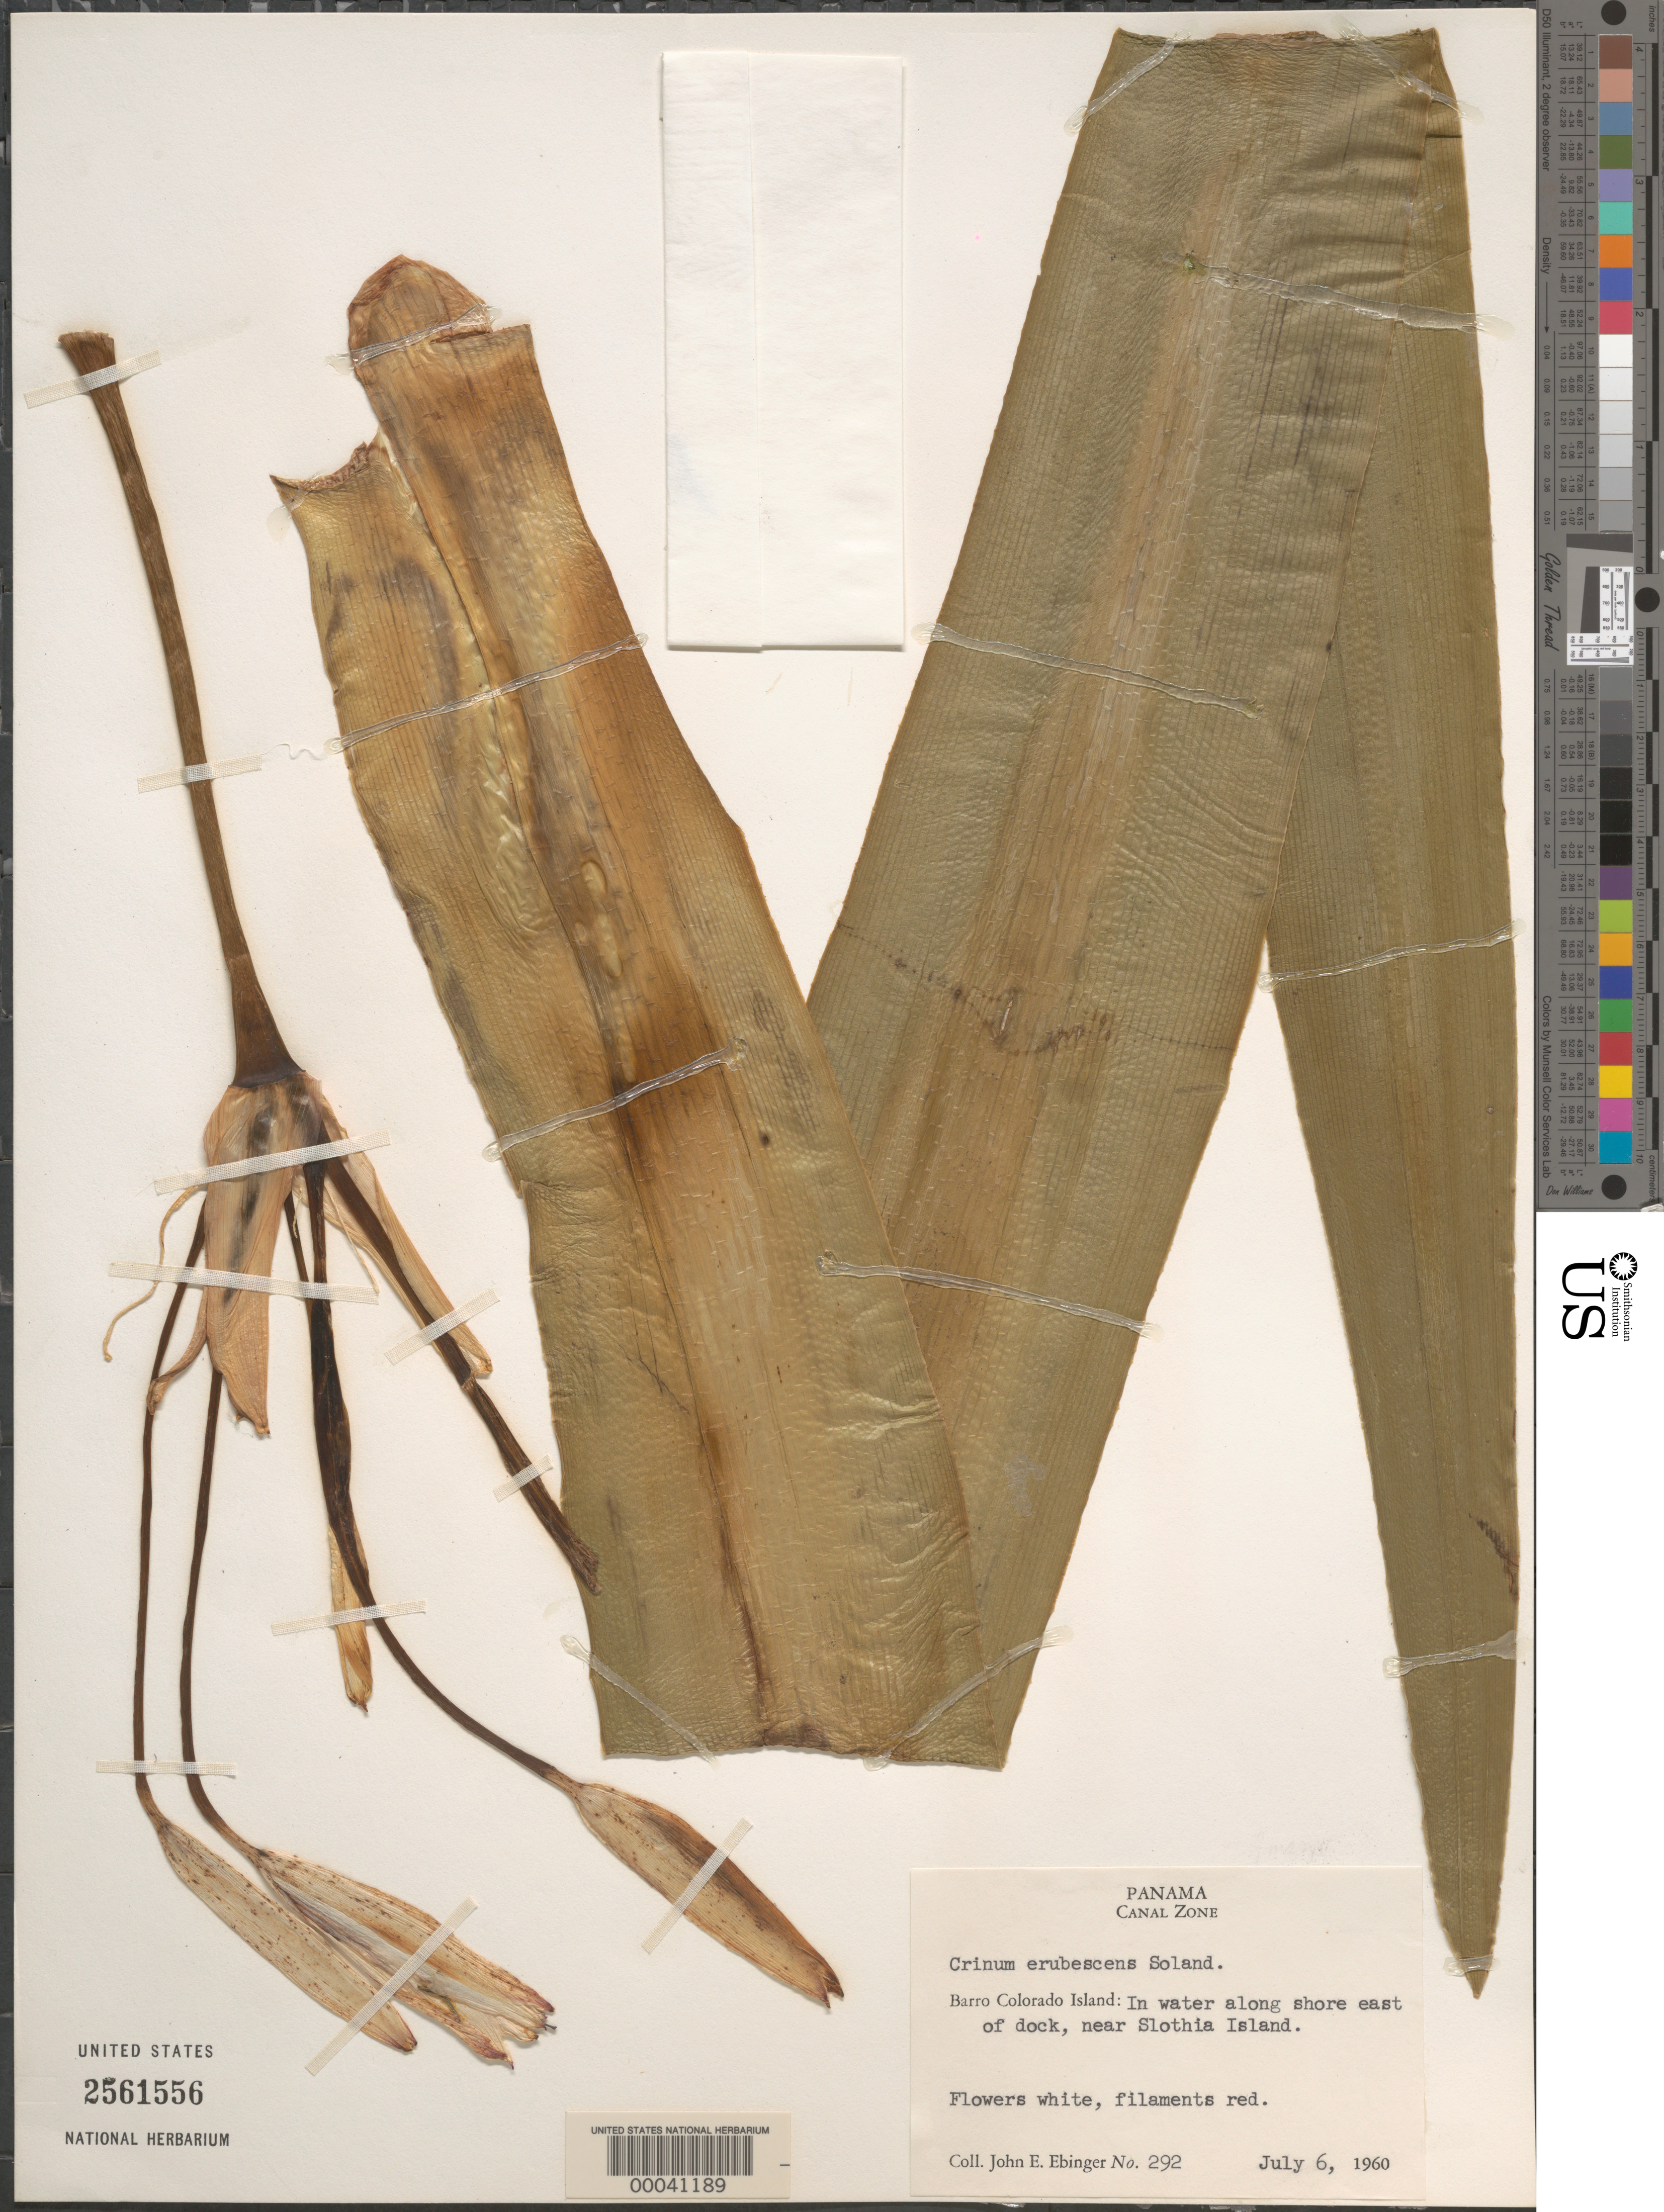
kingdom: Plantae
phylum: Tracheophyta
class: Liliopsida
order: Asparagales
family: Amaryllidaceae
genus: Crinum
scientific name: Crinum erubescens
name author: Aiton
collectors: J. Ebinger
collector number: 292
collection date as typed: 06 Jul 1960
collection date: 1960-07-06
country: Panama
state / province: Panamá Oeste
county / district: Canal Zone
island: Barro Colorado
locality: E of dock, near Slothia Island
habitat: In water along shore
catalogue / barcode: US 2561556